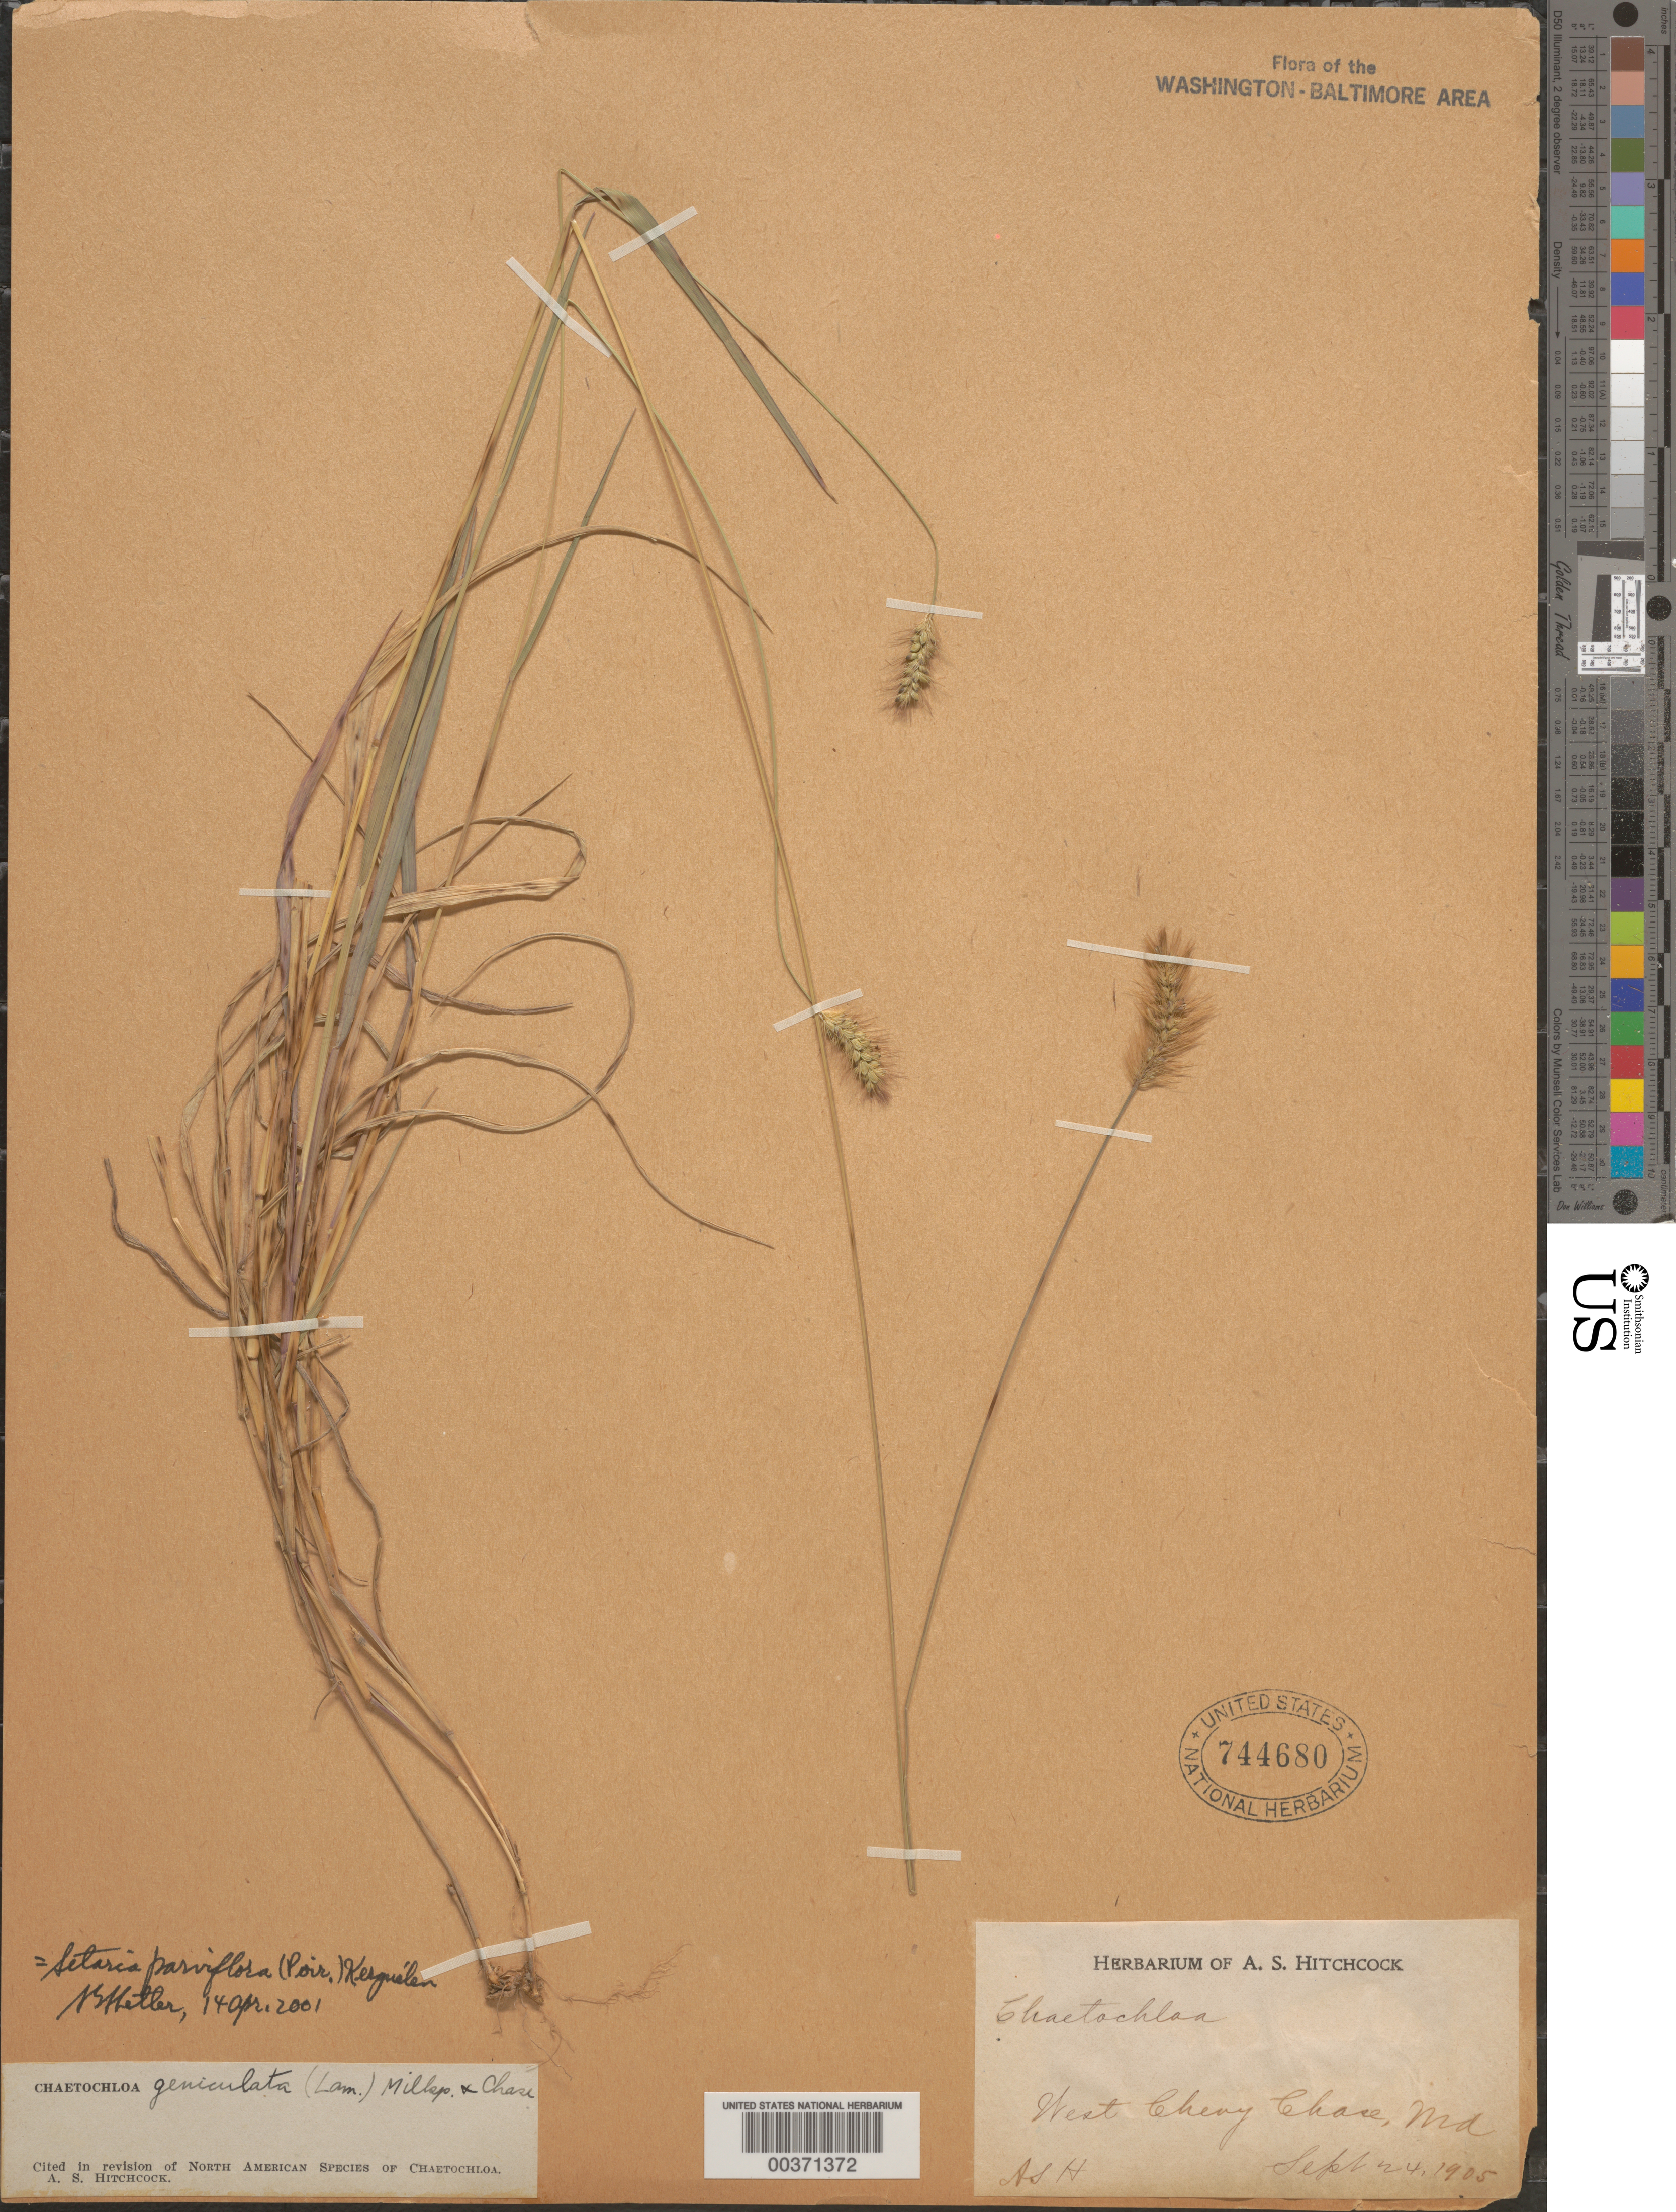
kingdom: Plantae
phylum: Tracheophyta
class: Liliopsida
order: Poales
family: Poaceae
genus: Setaria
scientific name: Setaria parviflora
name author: (Poir.) Kerguélen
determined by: Shetler, Stanwyn G., (US), NMNH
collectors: A. S. Hitchcock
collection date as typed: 24 Sep 1905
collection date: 1905-09-24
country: United States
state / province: Maryland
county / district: Montgomery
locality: W Chevy Chase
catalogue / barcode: US 744680